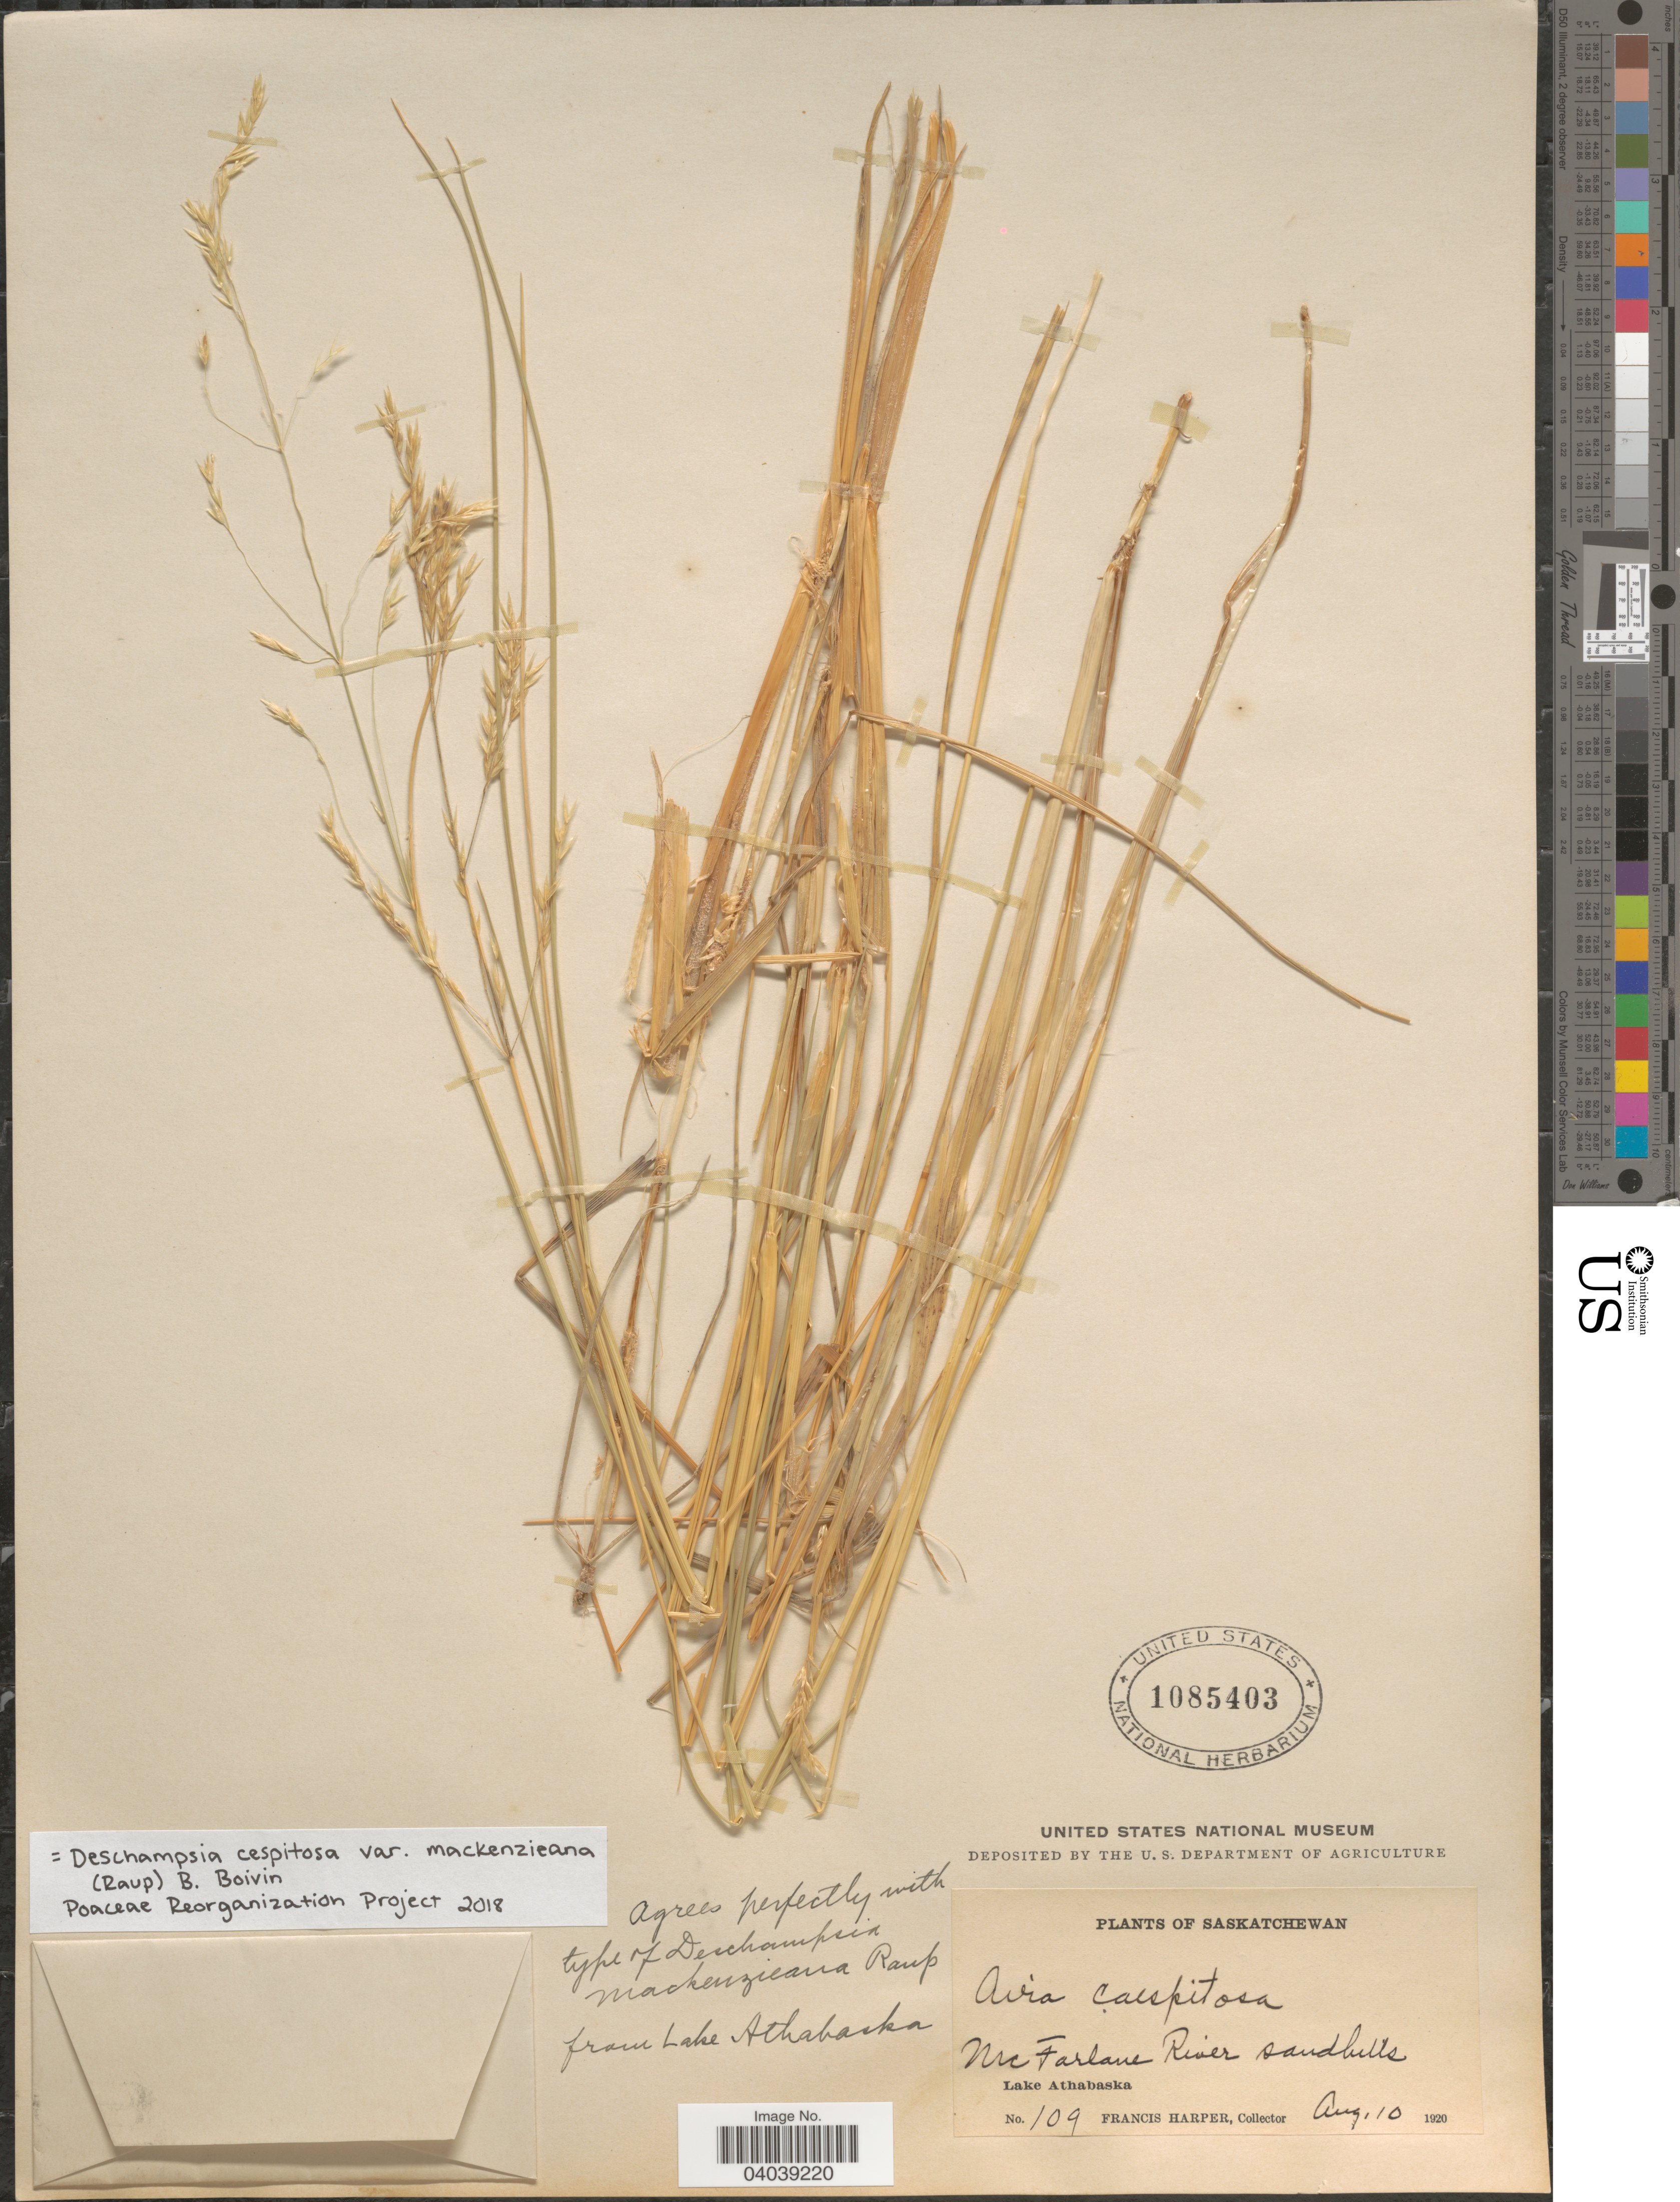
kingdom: Plantae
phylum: Tracheophyta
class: Liliopsida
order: Poales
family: Poaceae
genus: Deschampsia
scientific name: Deschampsia cespitosa var. mackenzieana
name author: (Raup) B. Boivin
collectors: F. Harper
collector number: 109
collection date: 1920-08-10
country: Canada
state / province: Saskatchewan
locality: Mc Farlane River sandhills. Lake Athabaska.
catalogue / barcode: US 1085403